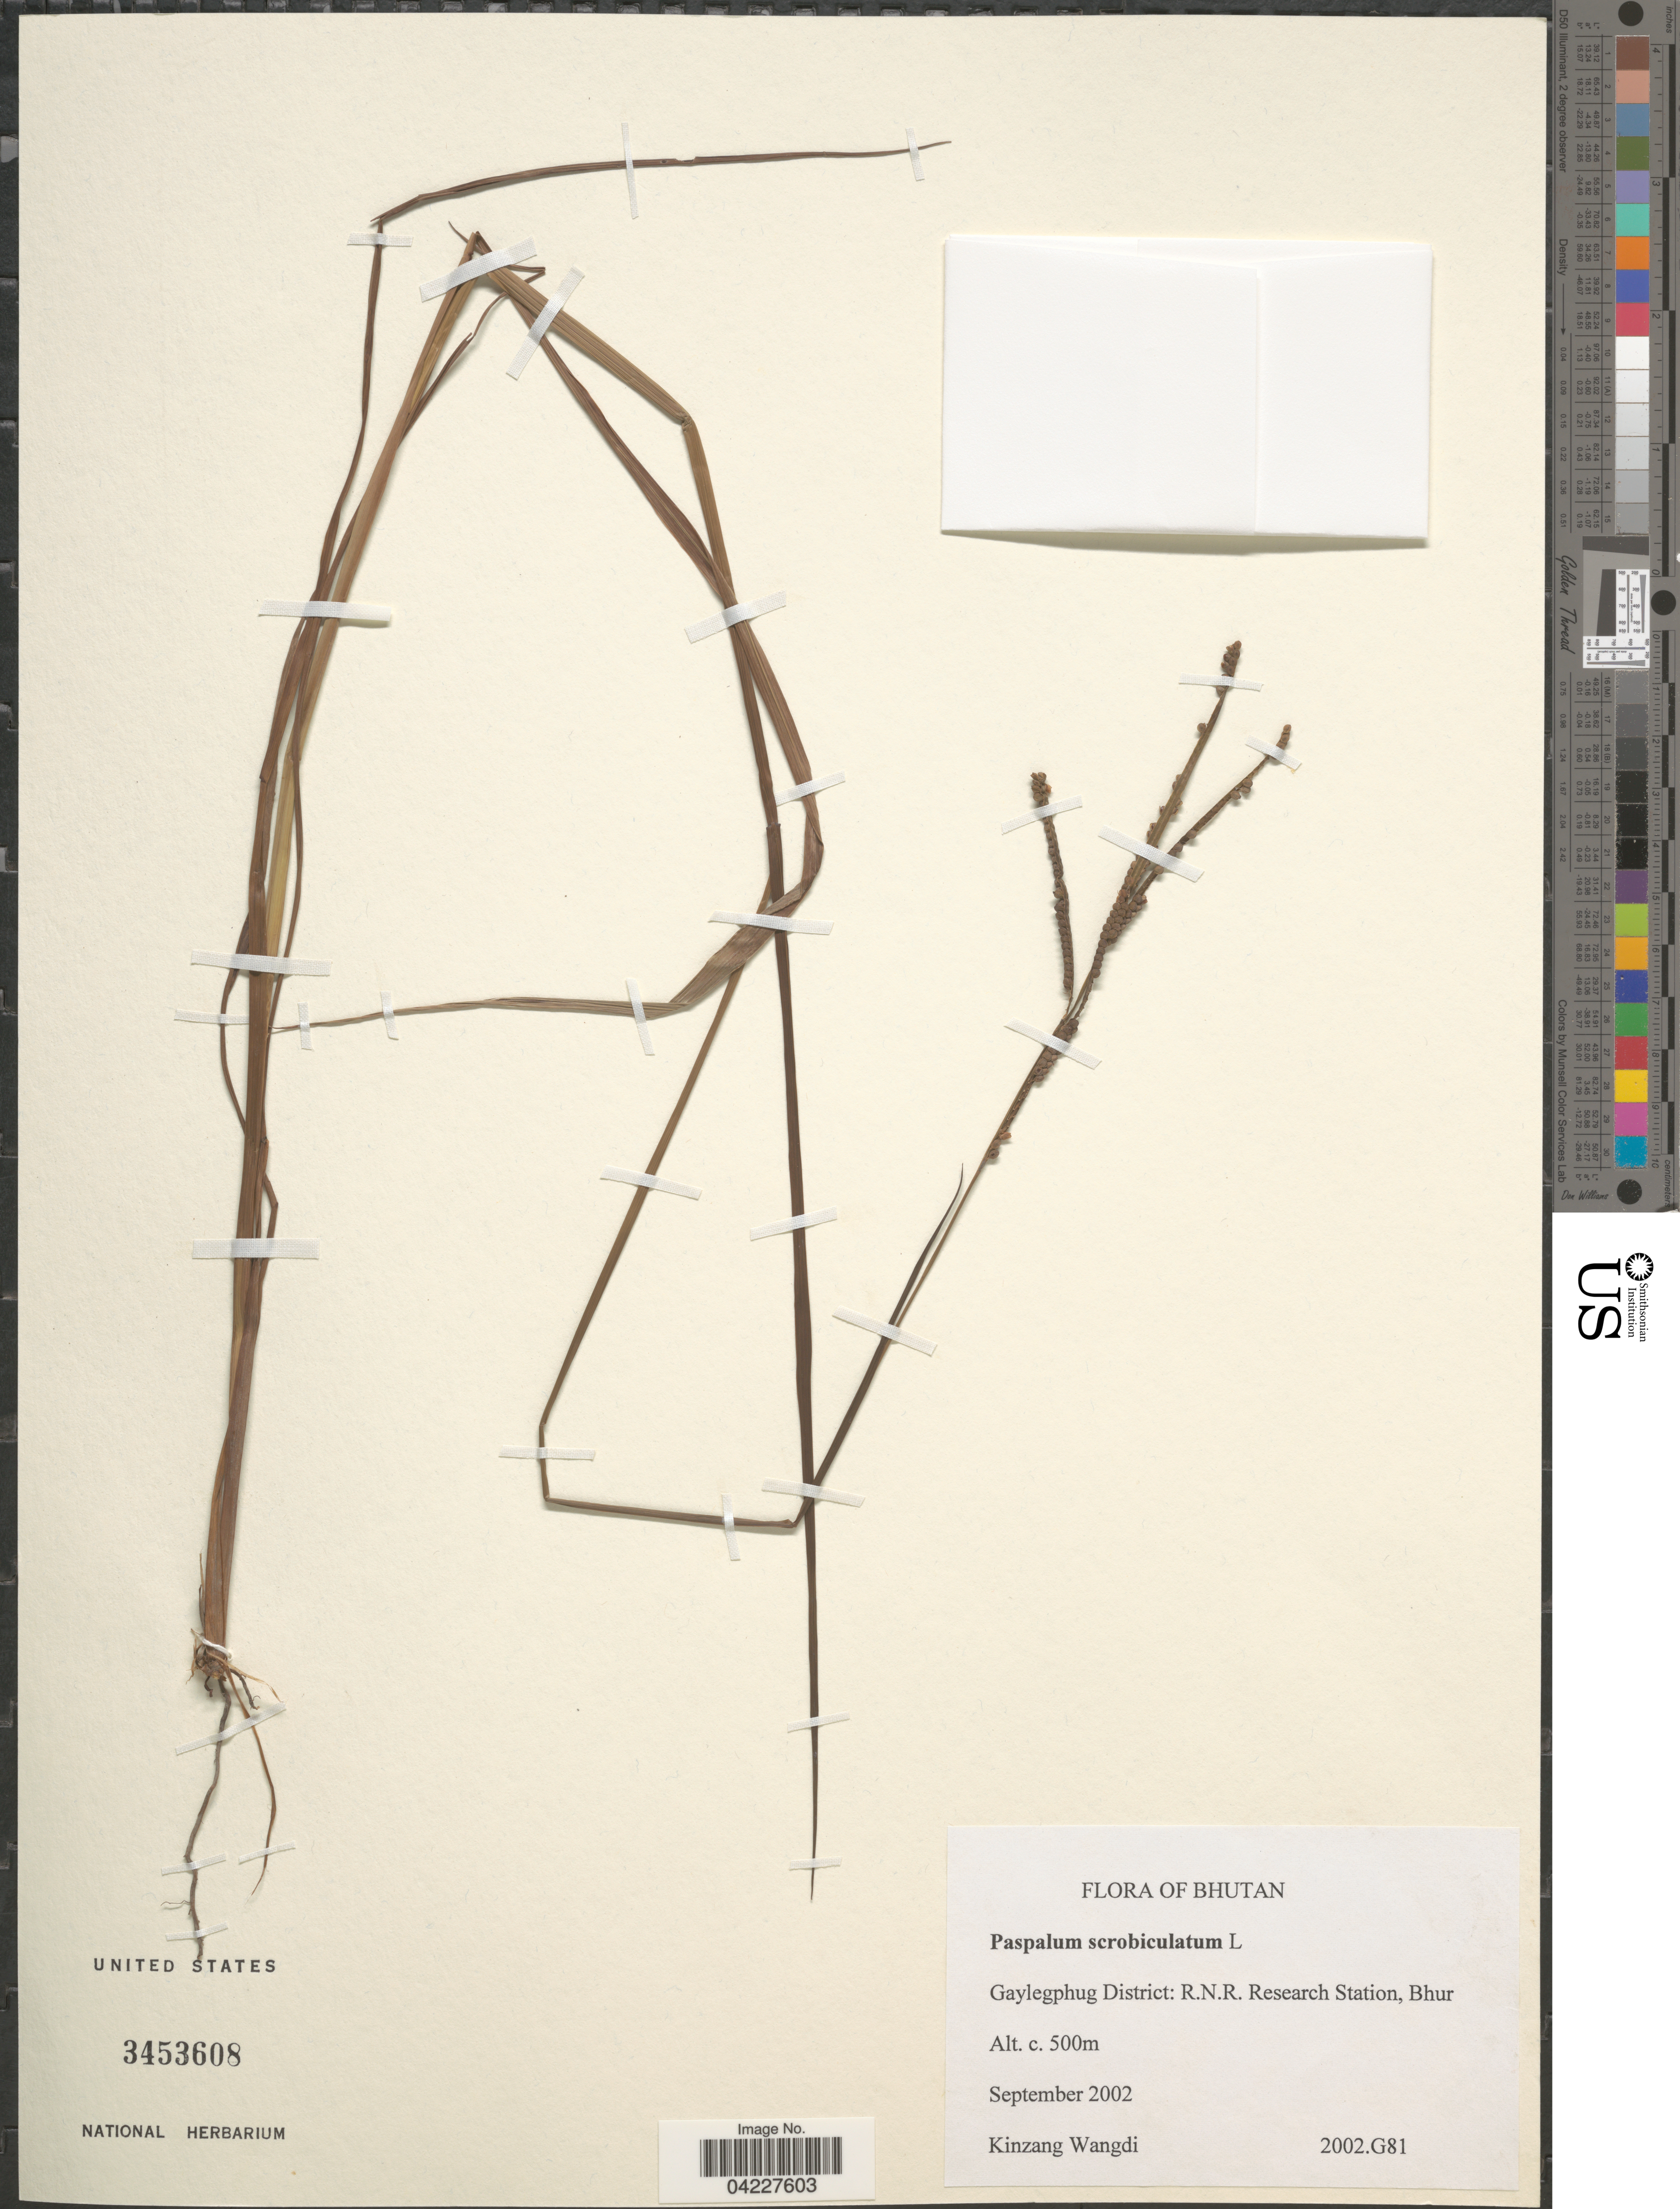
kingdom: Plantae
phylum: Tracheophyta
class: Liliopsida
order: Poales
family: Poaceae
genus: Paspalum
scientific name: Paspalum scrobiculatum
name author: L.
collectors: K. Wangdi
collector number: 2002.G81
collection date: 2002-09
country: Bhutan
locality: Gaylephug District: R.N.R. Research Station, Bhur.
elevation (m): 500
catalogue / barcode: US 3453608